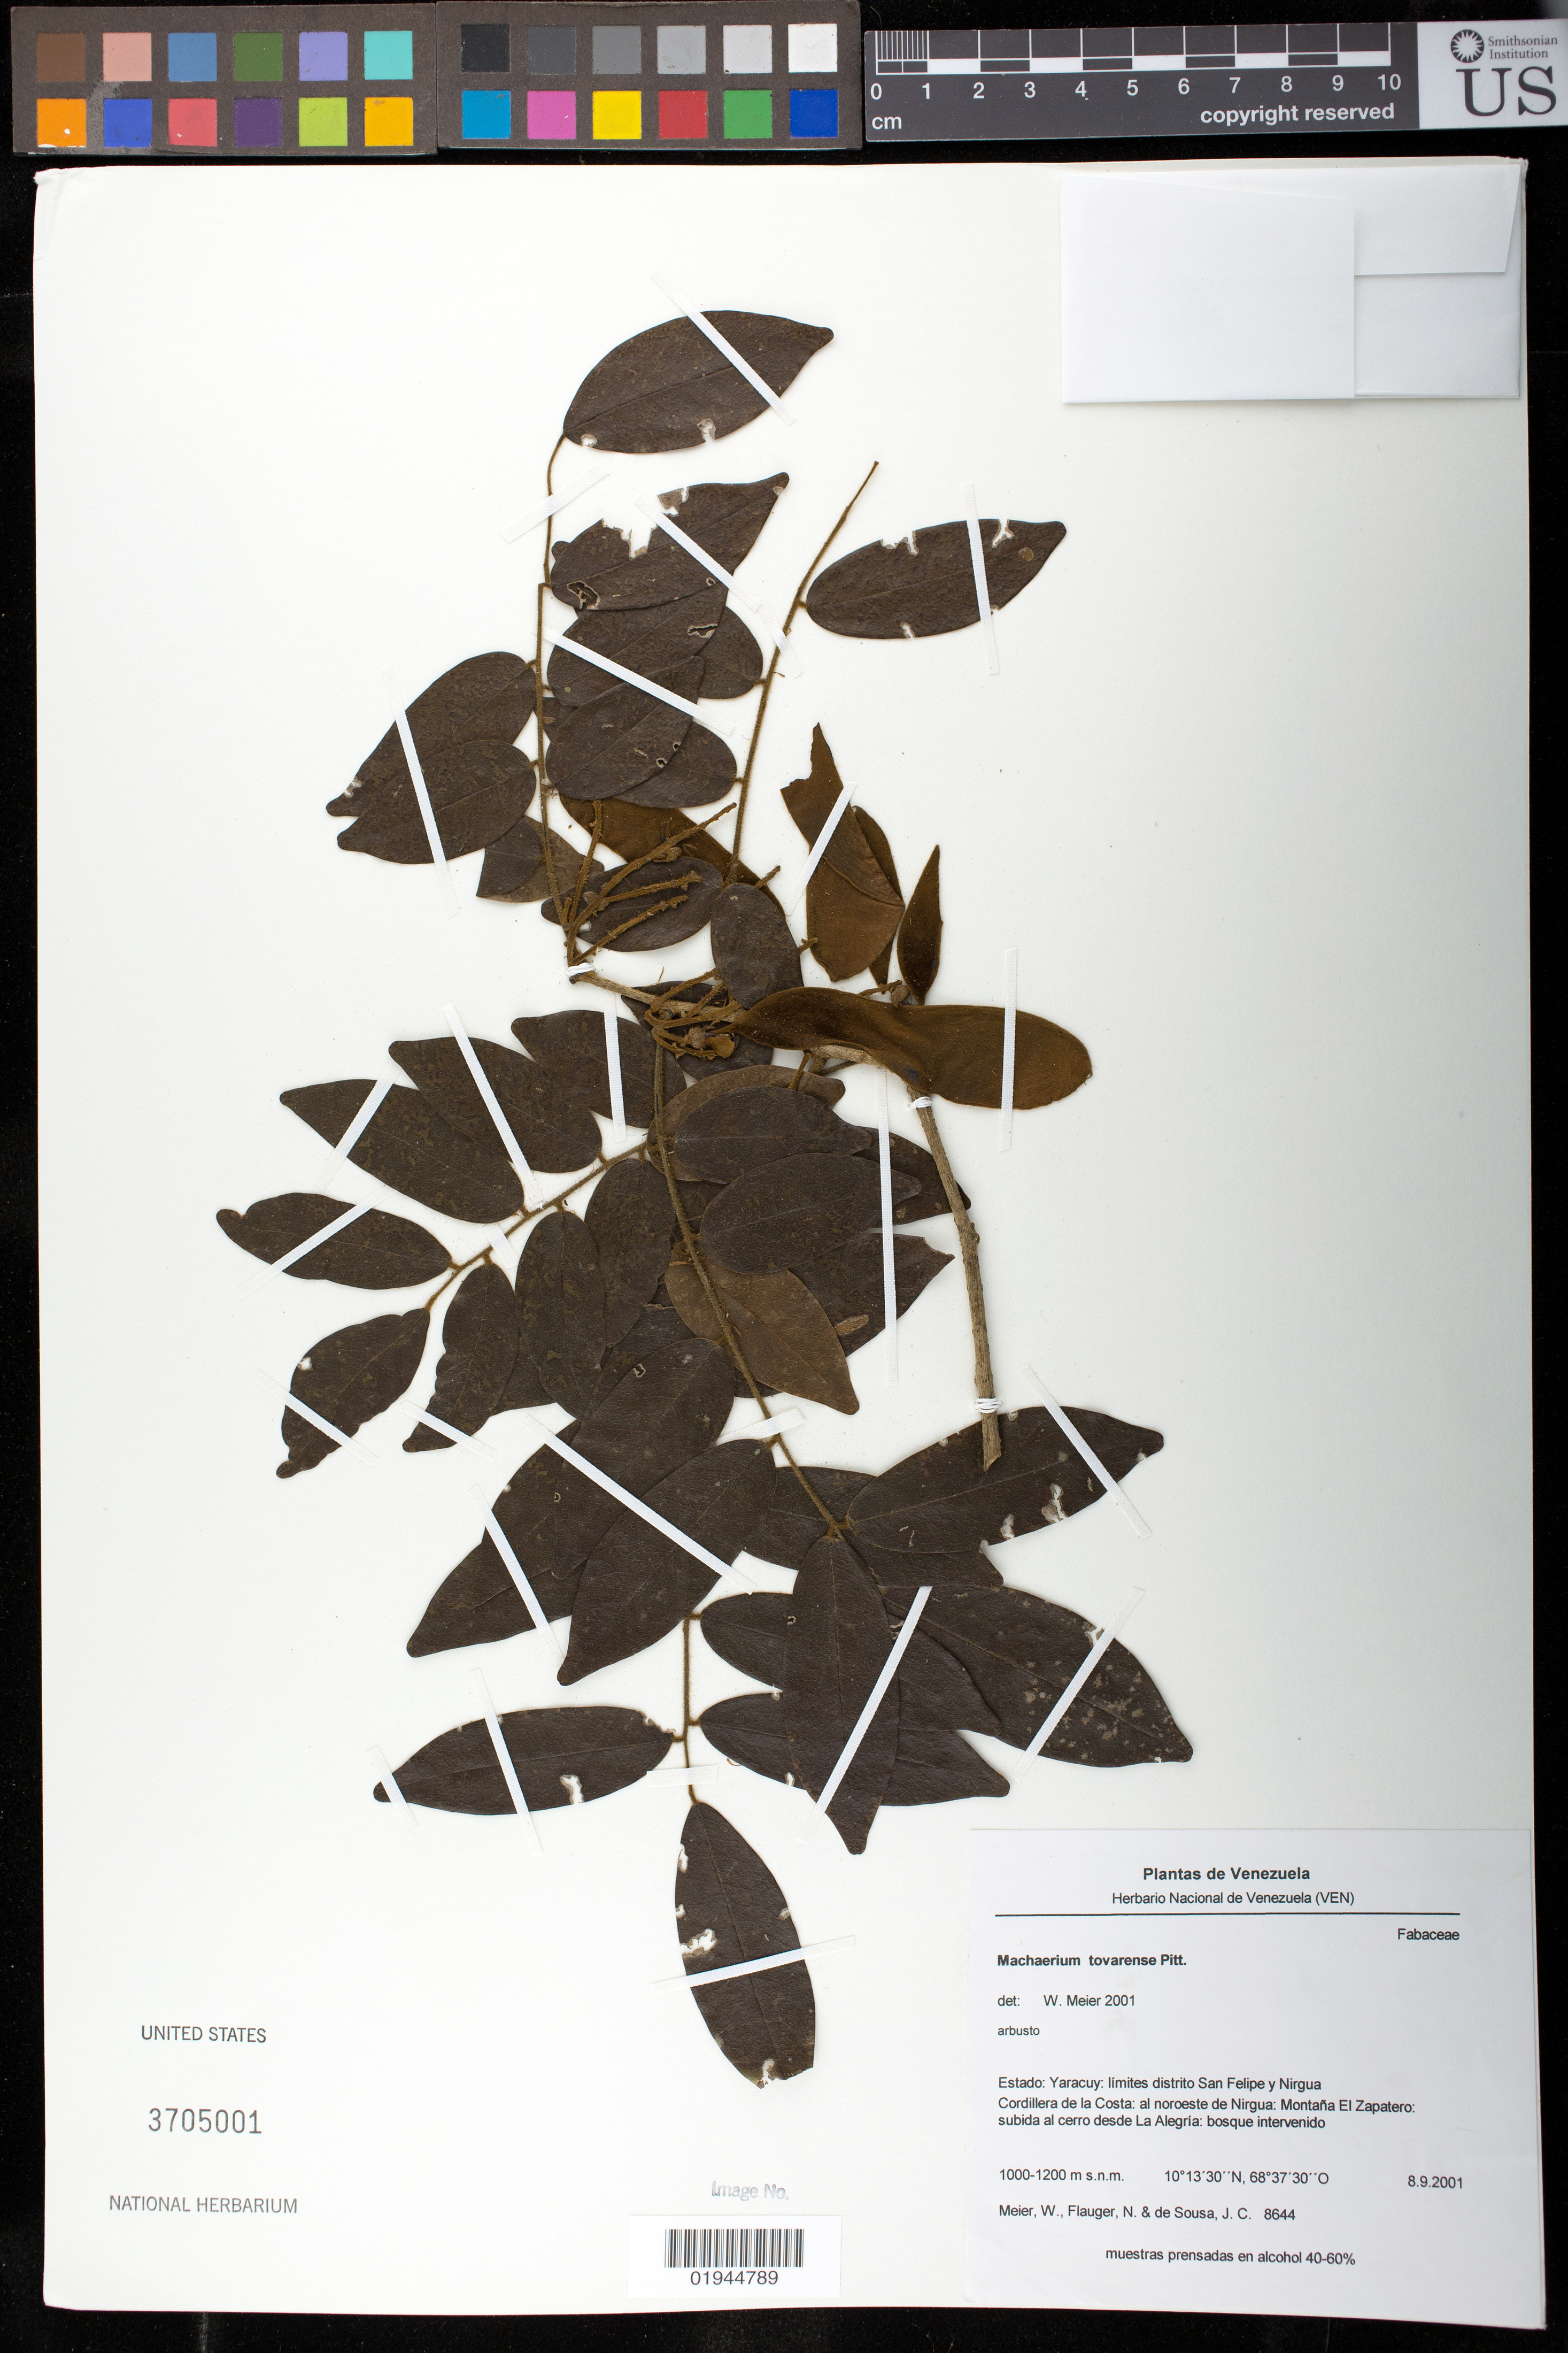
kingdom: Plantae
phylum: Tracheophyta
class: Magnoliopsida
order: Fabales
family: Fabaceae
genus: Machaerium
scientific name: Machaerium tovarense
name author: Pittier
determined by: Meier, Winfried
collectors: W. Meier, N. Flauger & C. de Sousa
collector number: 8644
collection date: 2001-09-08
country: Venezuela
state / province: Yaracuy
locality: Limites distritos Nirgua y San Felipe, Cordillera de la Costa, al noroeste de Nirgua, Montana El Zapatero, subida al cerro desde La Alegria.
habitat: bosque intervenido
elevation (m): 1000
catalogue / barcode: US 3705001